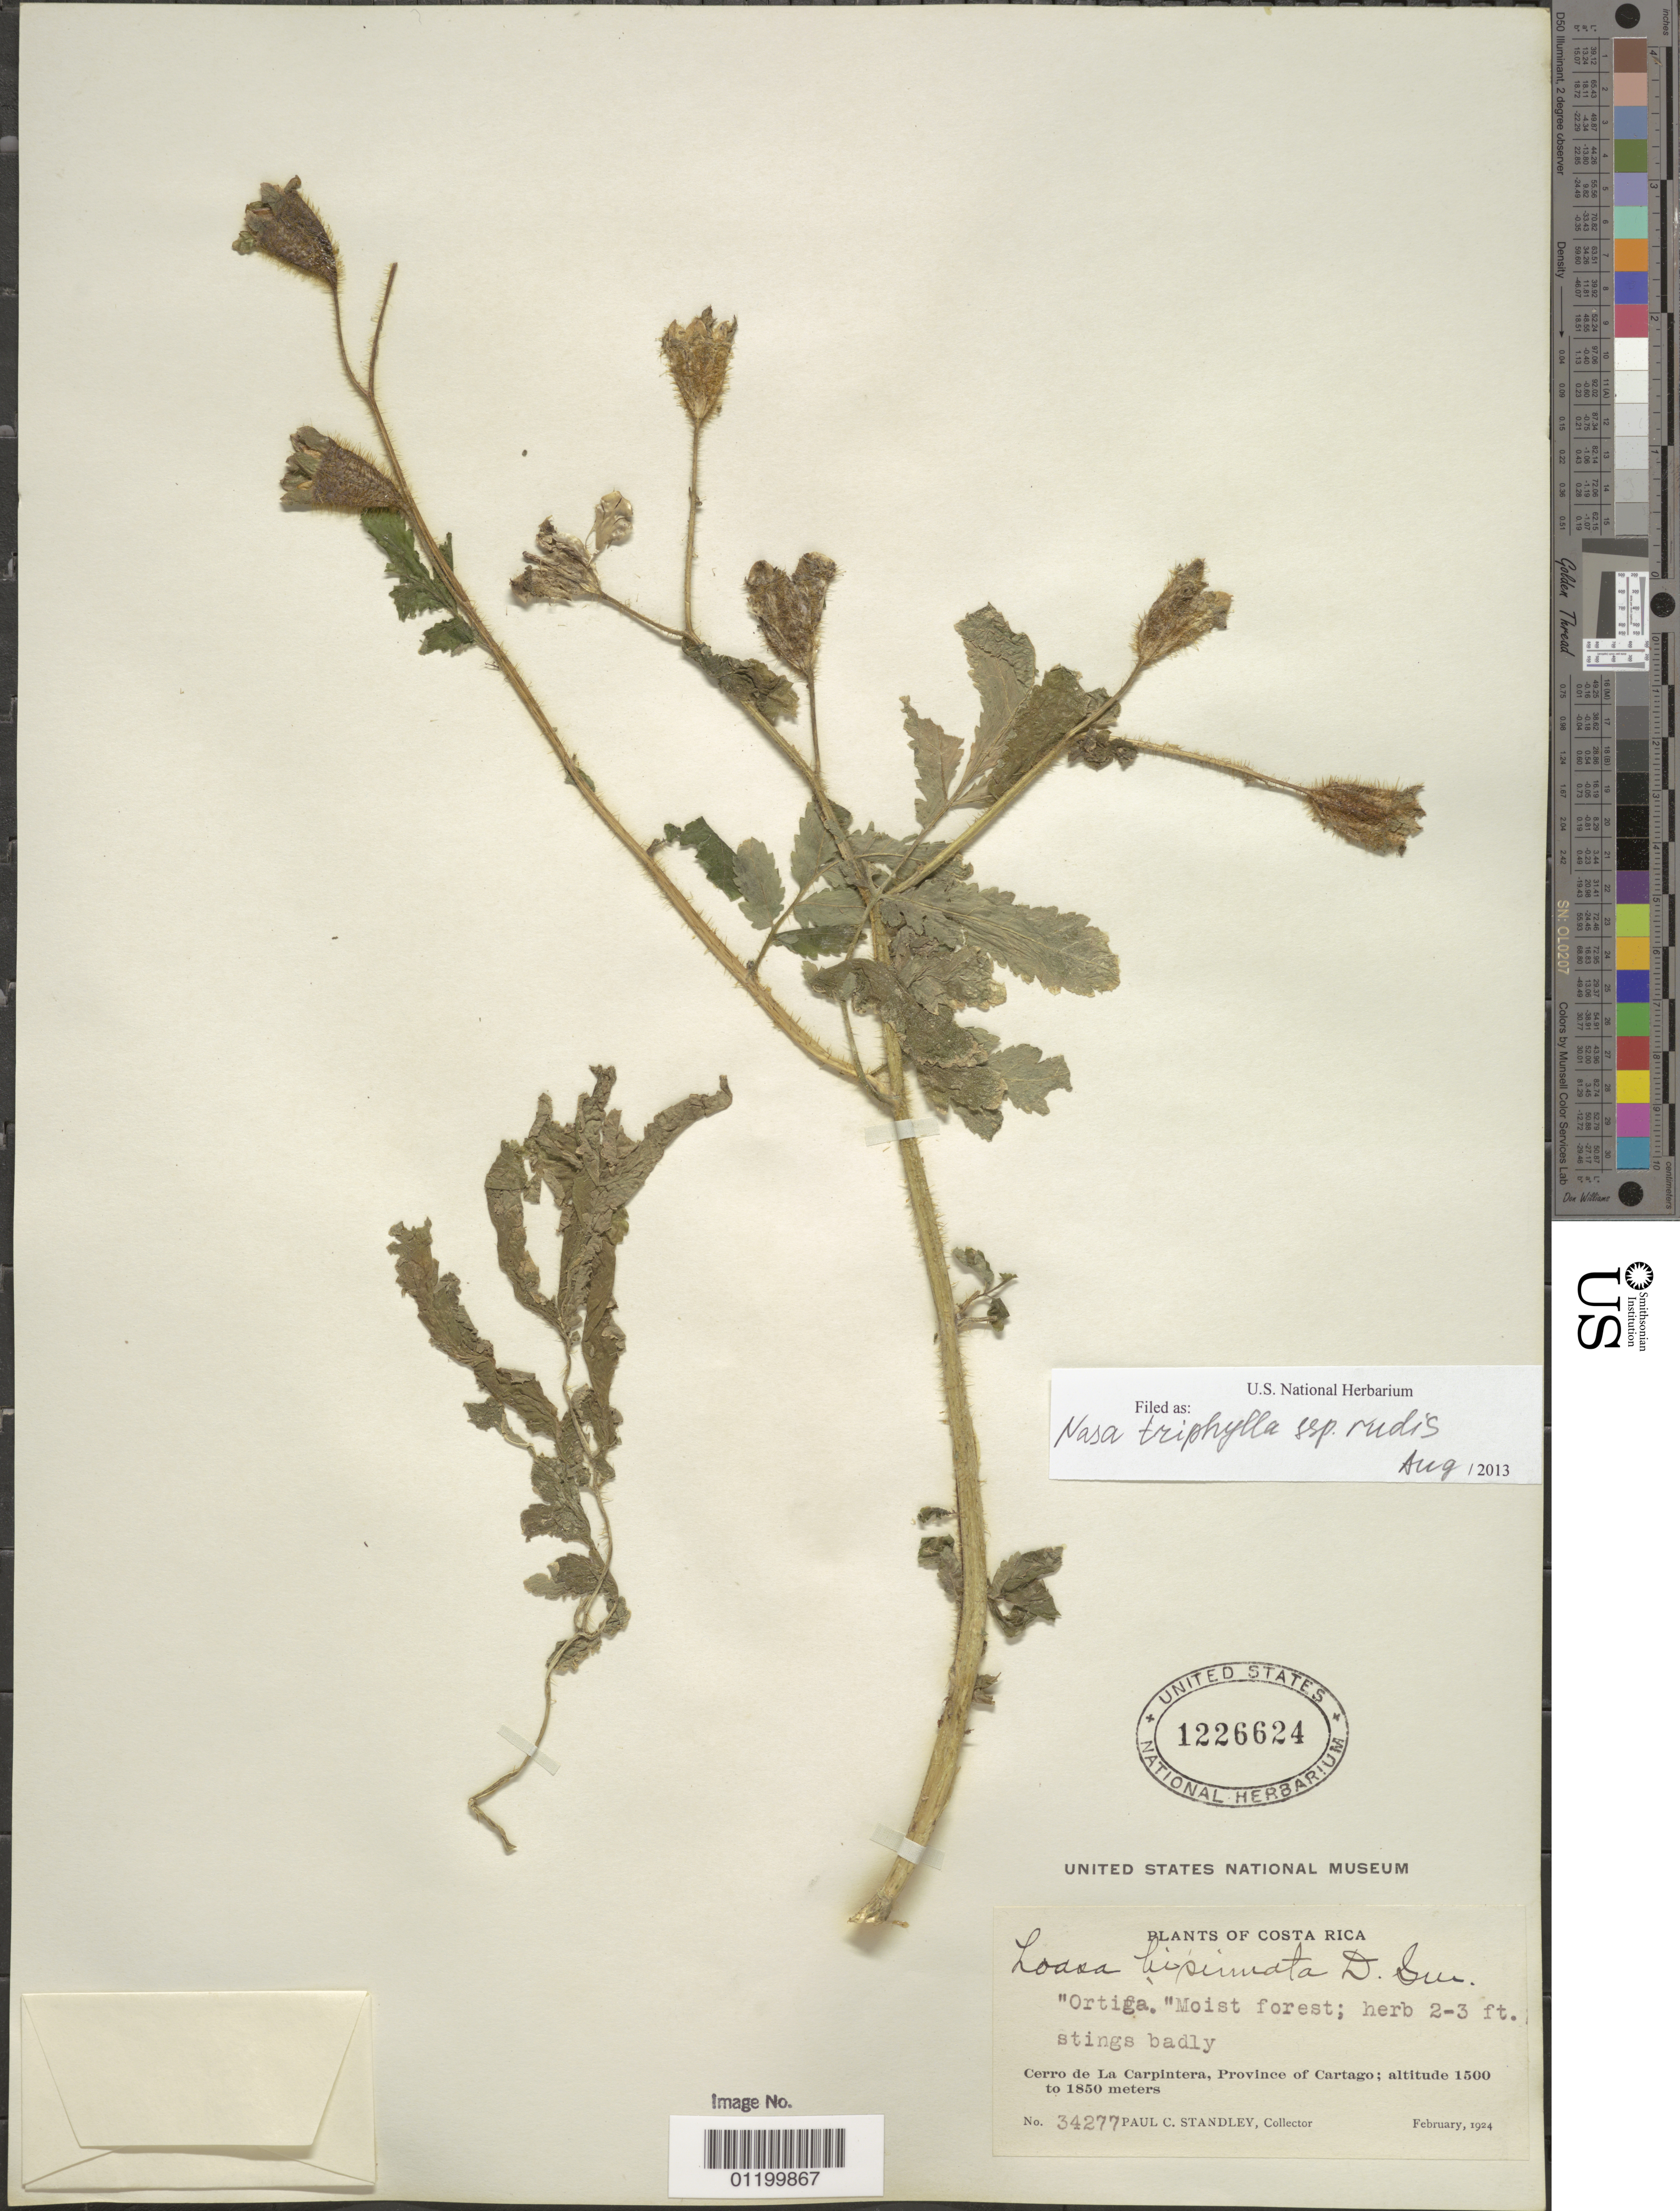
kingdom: Plantae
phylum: Tracheophyta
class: Magnoliopsida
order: Cornales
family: Loasaceae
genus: Nasa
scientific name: Nasa triphylla subsp. rudis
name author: (Benth.) Weigend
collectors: P. C. Standley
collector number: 34277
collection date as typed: Feb 1924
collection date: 1924-02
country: Costa Rica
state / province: Cartago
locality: Cerro of La Carpintera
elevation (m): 1500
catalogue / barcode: US 1226624